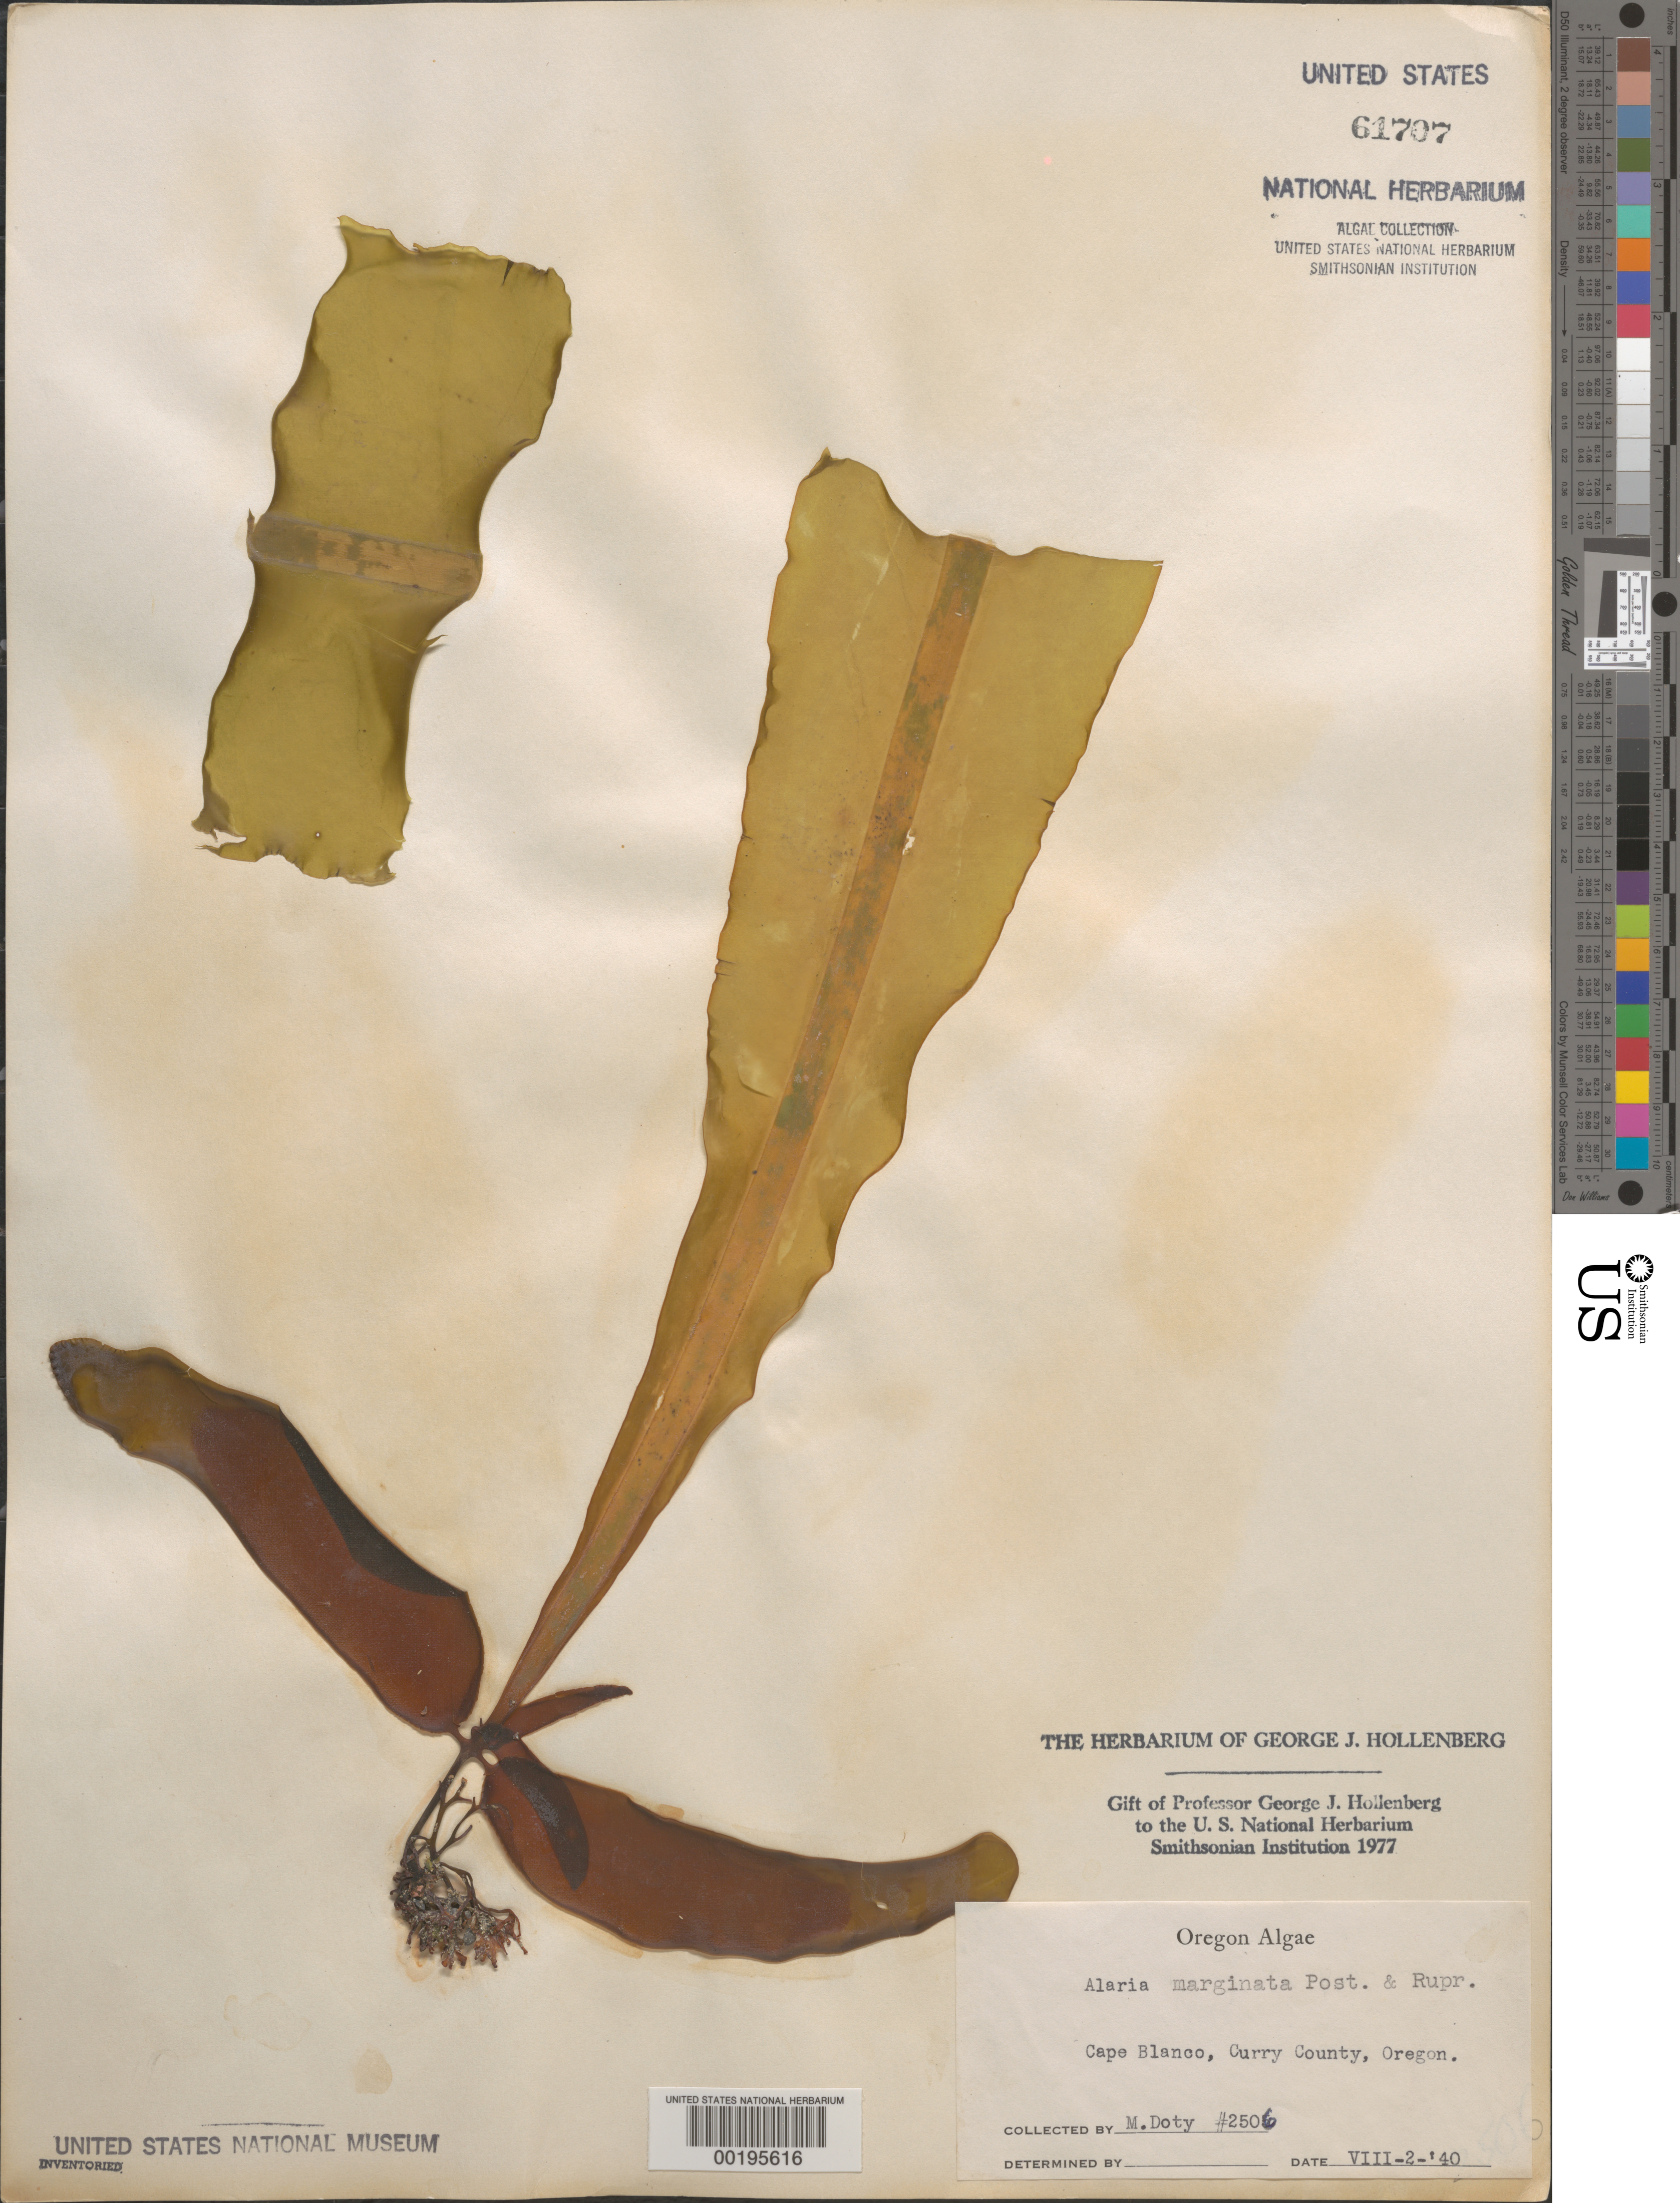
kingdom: Chromista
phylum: Ochrophyta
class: Phaeophyceae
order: Laminariales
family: Alariaceae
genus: Alaria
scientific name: Alaria marginata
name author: Ruiz & Pav.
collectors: M. S. Doty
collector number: MSD 2506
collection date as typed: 02 Aug 1940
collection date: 1940-08-02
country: United States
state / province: Oregon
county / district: Curry County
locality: Cape Blanco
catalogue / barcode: US 61707